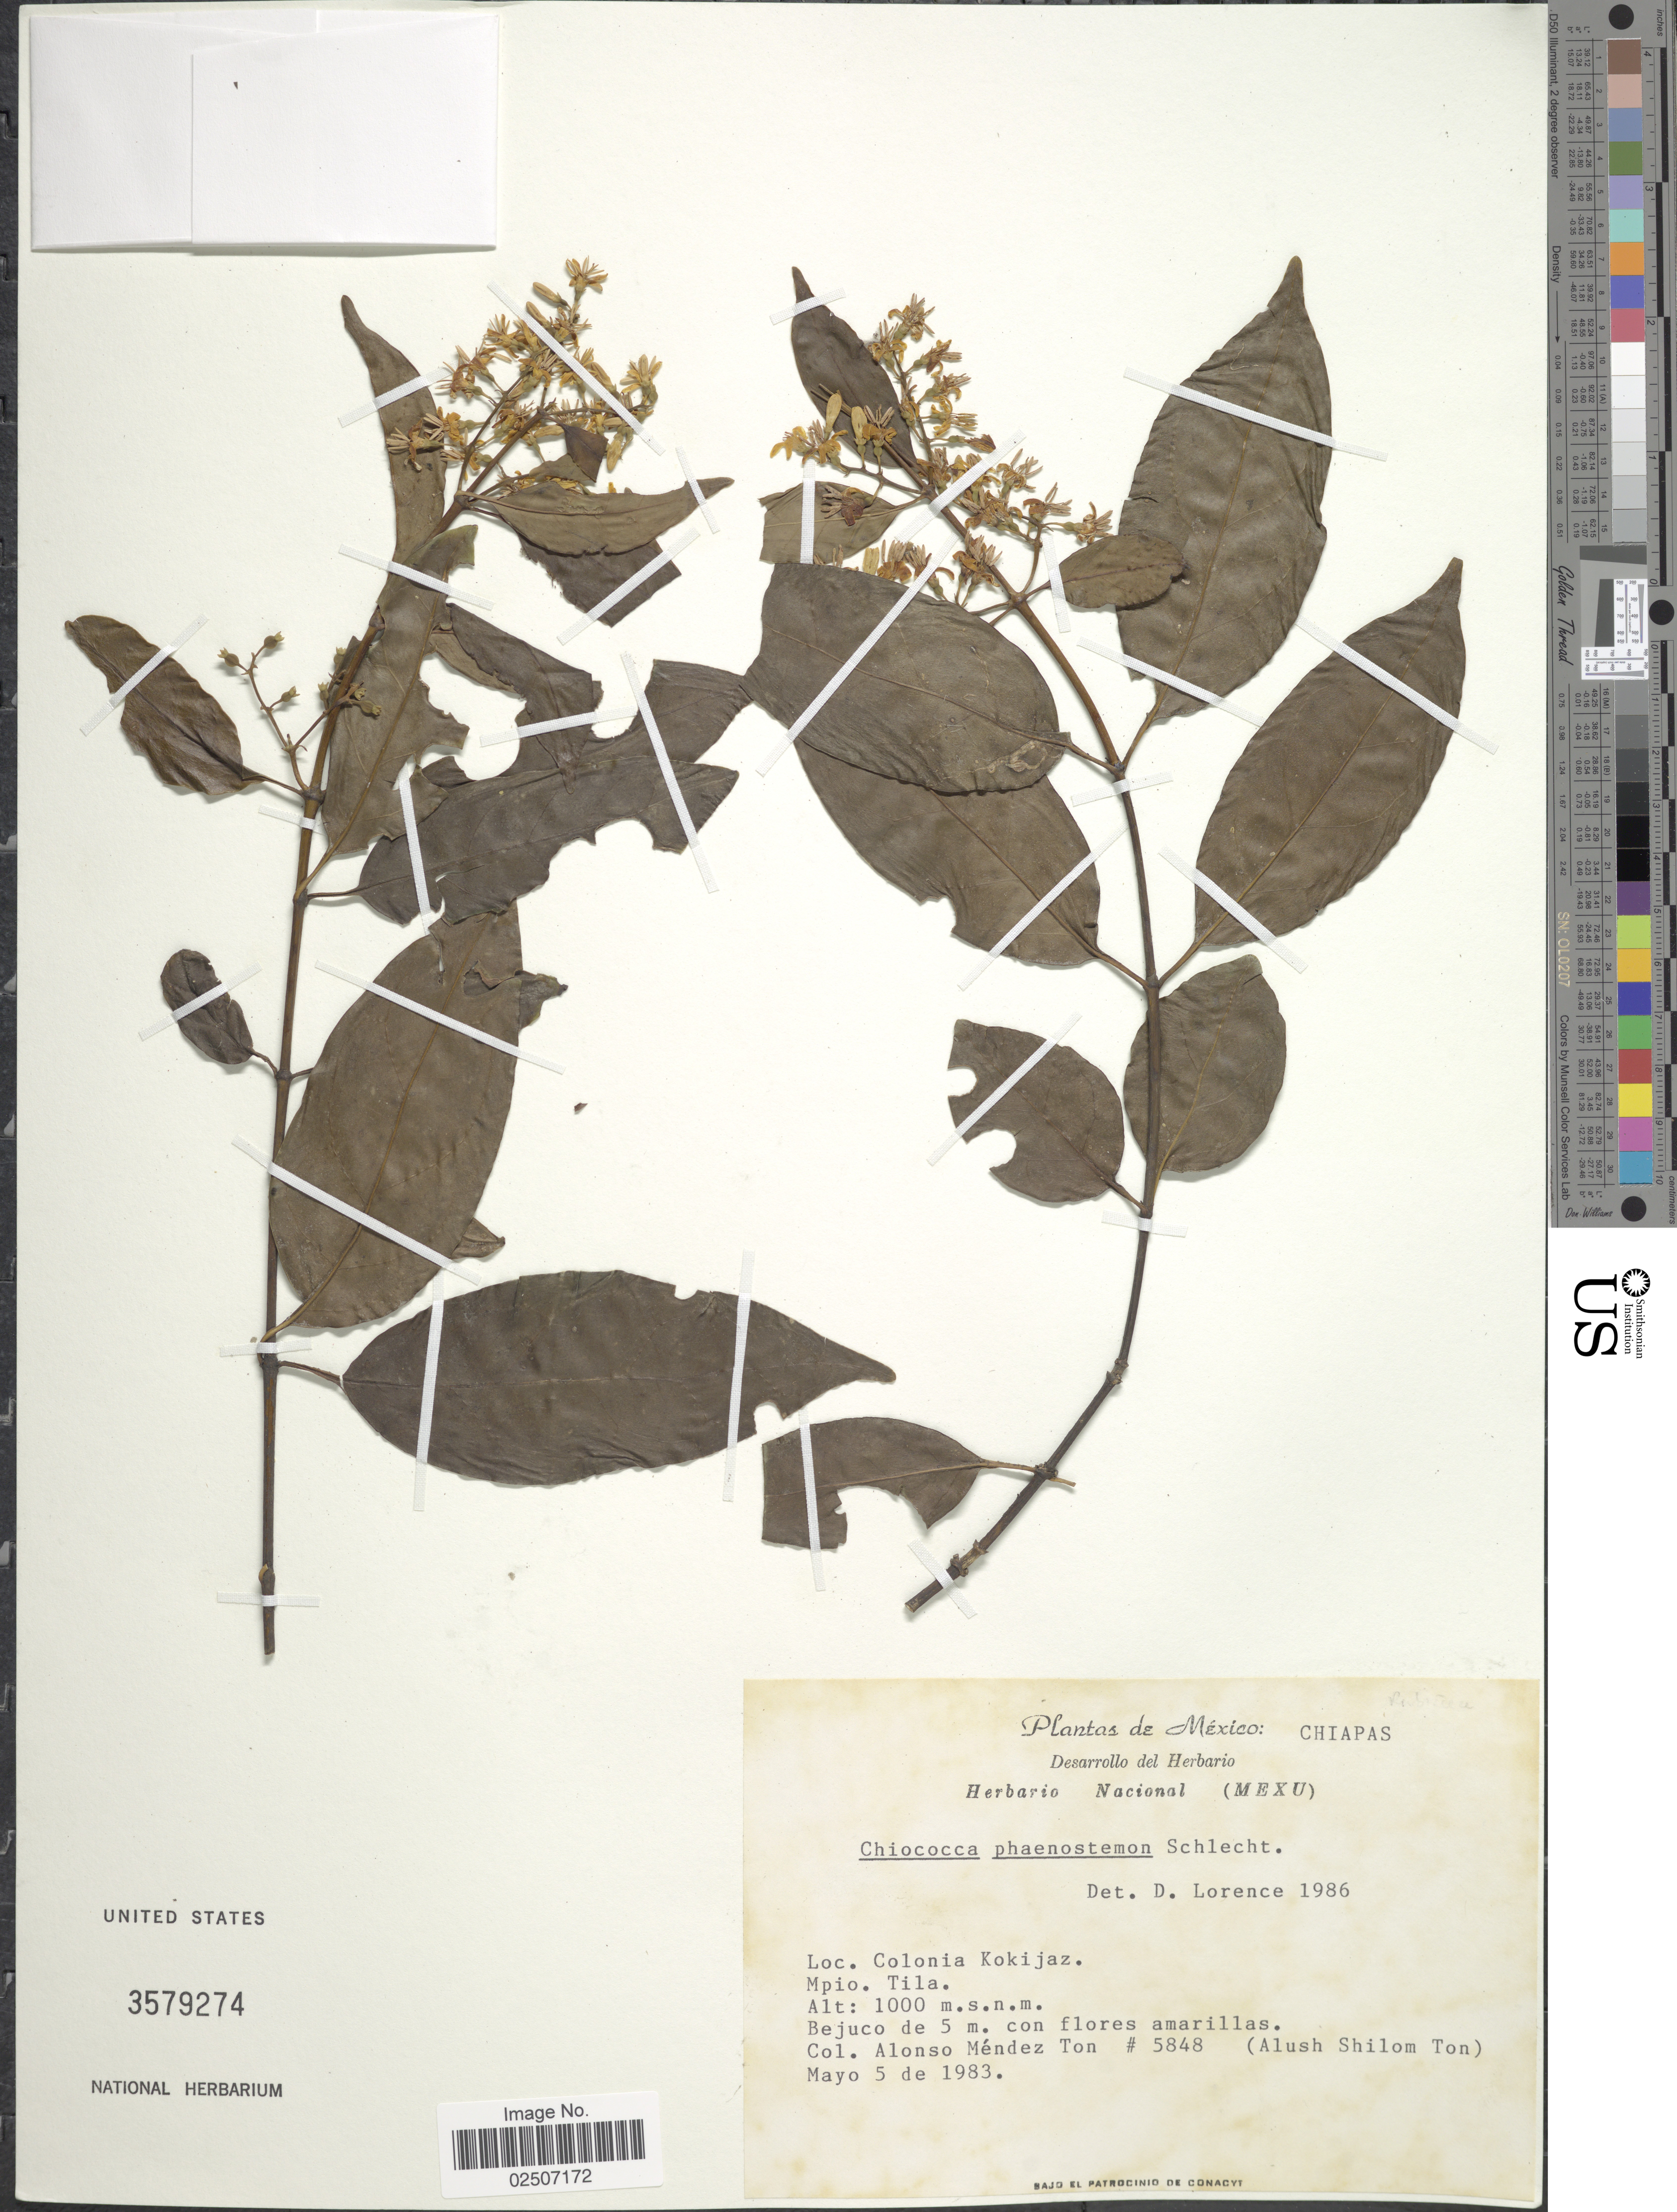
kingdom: Plantae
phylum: Tracheophyta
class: Magnoliopsida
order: Gentianales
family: Rubiaceae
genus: Chiococca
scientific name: Chiococca pachyphylla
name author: Wernham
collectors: A. S. Ton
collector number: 5848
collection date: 1983-05-05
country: Mexico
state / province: Chiapas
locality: Colonia Kokijaz, Tila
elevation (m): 1000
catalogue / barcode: US 3579274